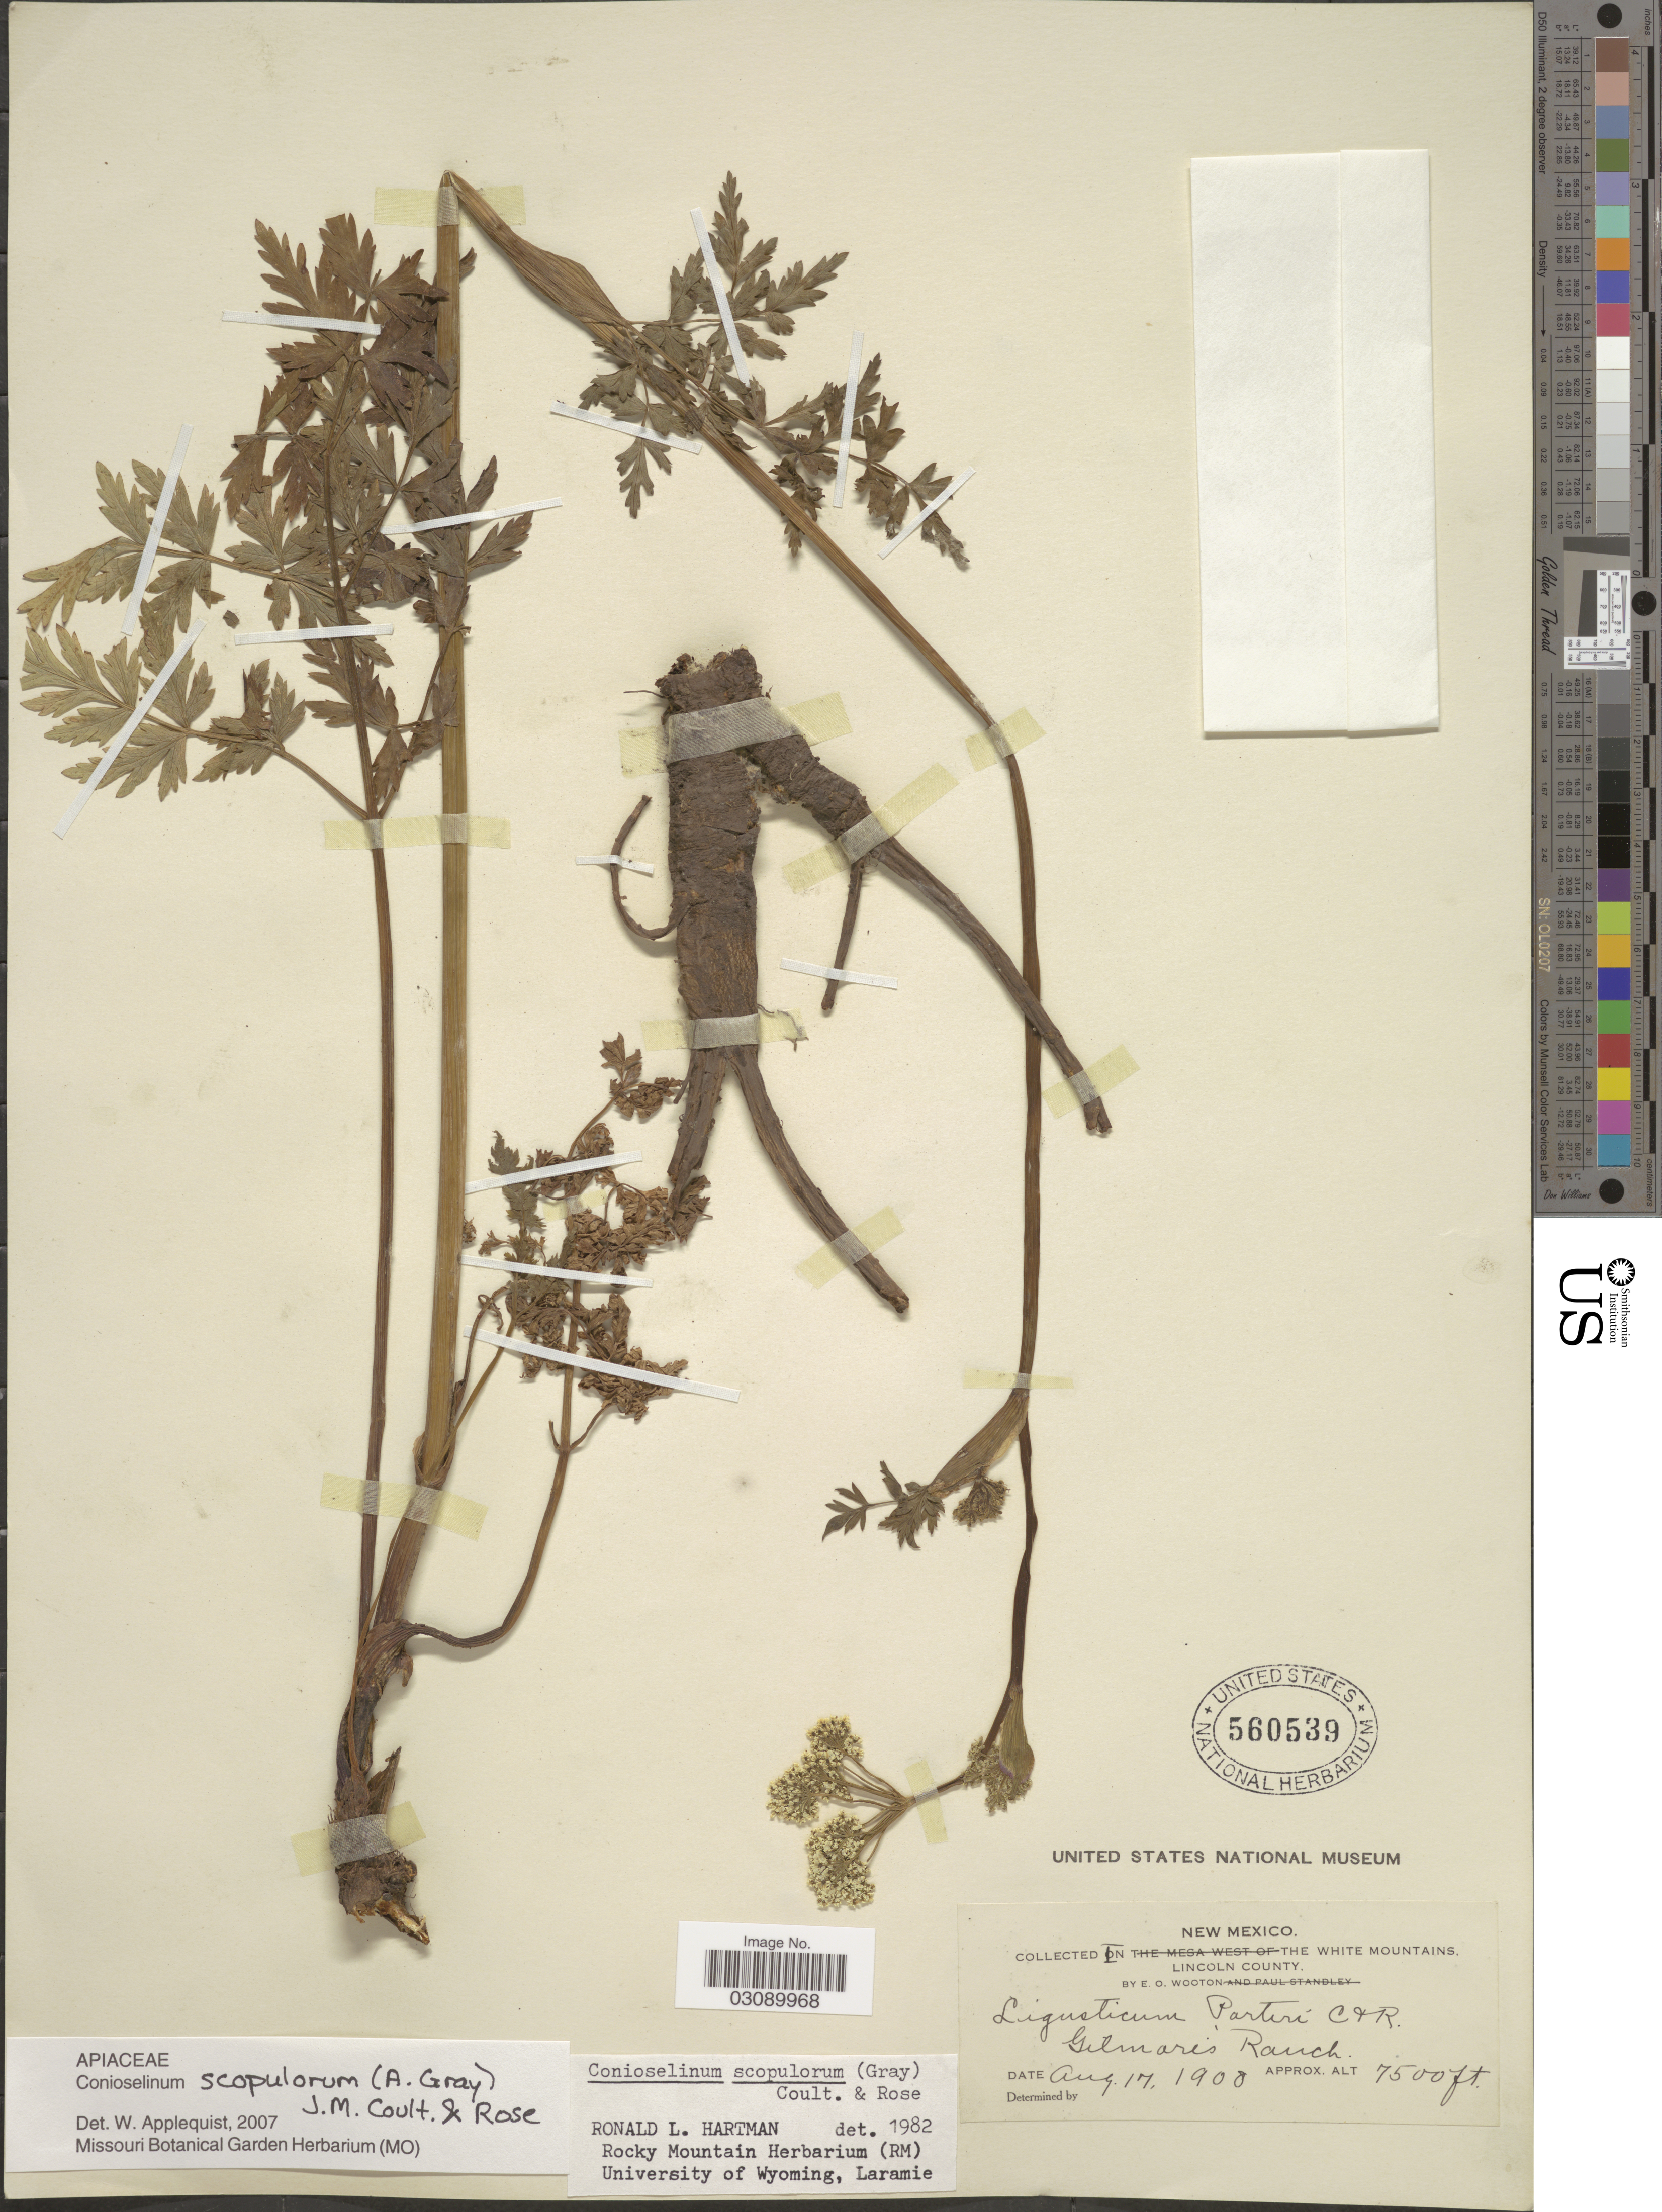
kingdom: Plantae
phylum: Tracheophyta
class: Magnoliopsida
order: Apiales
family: Apiaceae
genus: Conioselinum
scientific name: Conioselinum scopulorum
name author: (A. Gray) J.M. Coult. & Rose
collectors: E. O. Wooton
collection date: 1900-08-17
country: United States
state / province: New Mexico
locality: In the White Mountains, Lincoln County. Gilmaris Ranch.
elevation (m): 2286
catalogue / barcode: US 560539